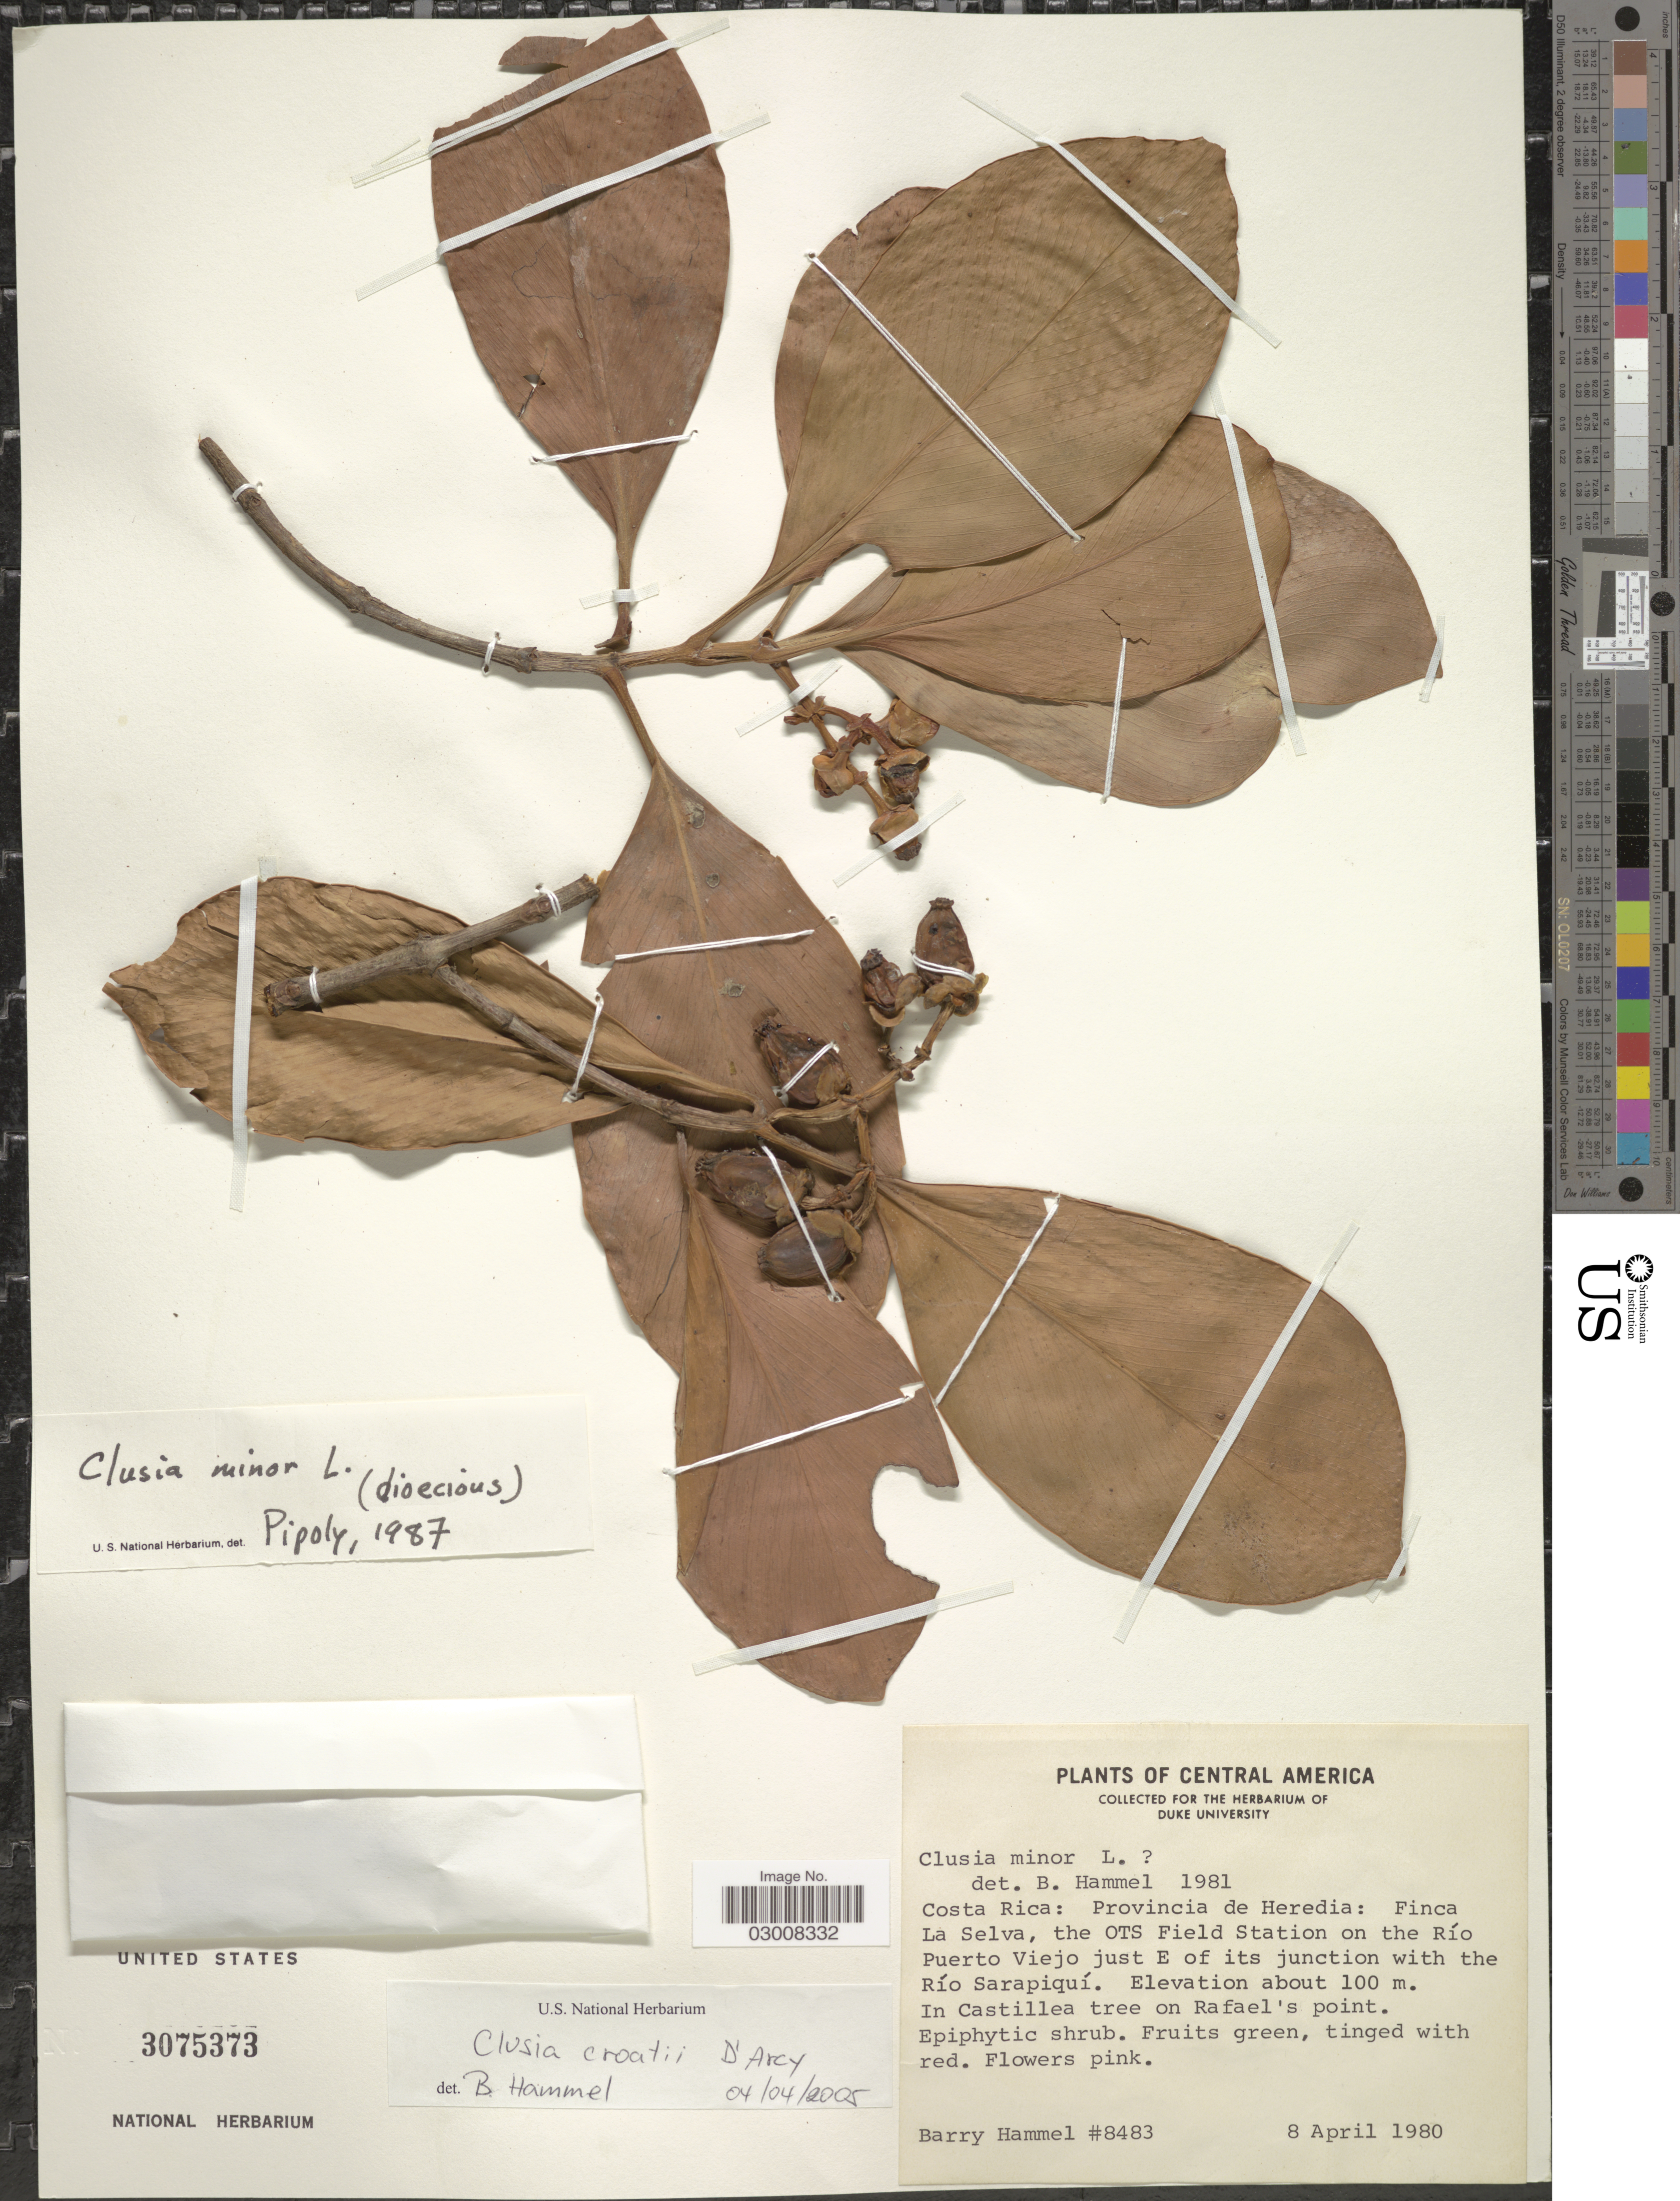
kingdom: Plantae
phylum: Tracheophyta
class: Magnoliopsida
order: Malpighiales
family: Clusiaceae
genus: Clusia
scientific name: Clusia croatii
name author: D'Arcy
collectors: B. Hammel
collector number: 8483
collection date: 1980-04-08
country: Costa Rica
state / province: Heredia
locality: Finca La Selva, the OTS Field Station on the Río Puerto Viejo just E of its junction with the Río Sarapiquí.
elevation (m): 100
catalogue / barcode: US 3075373